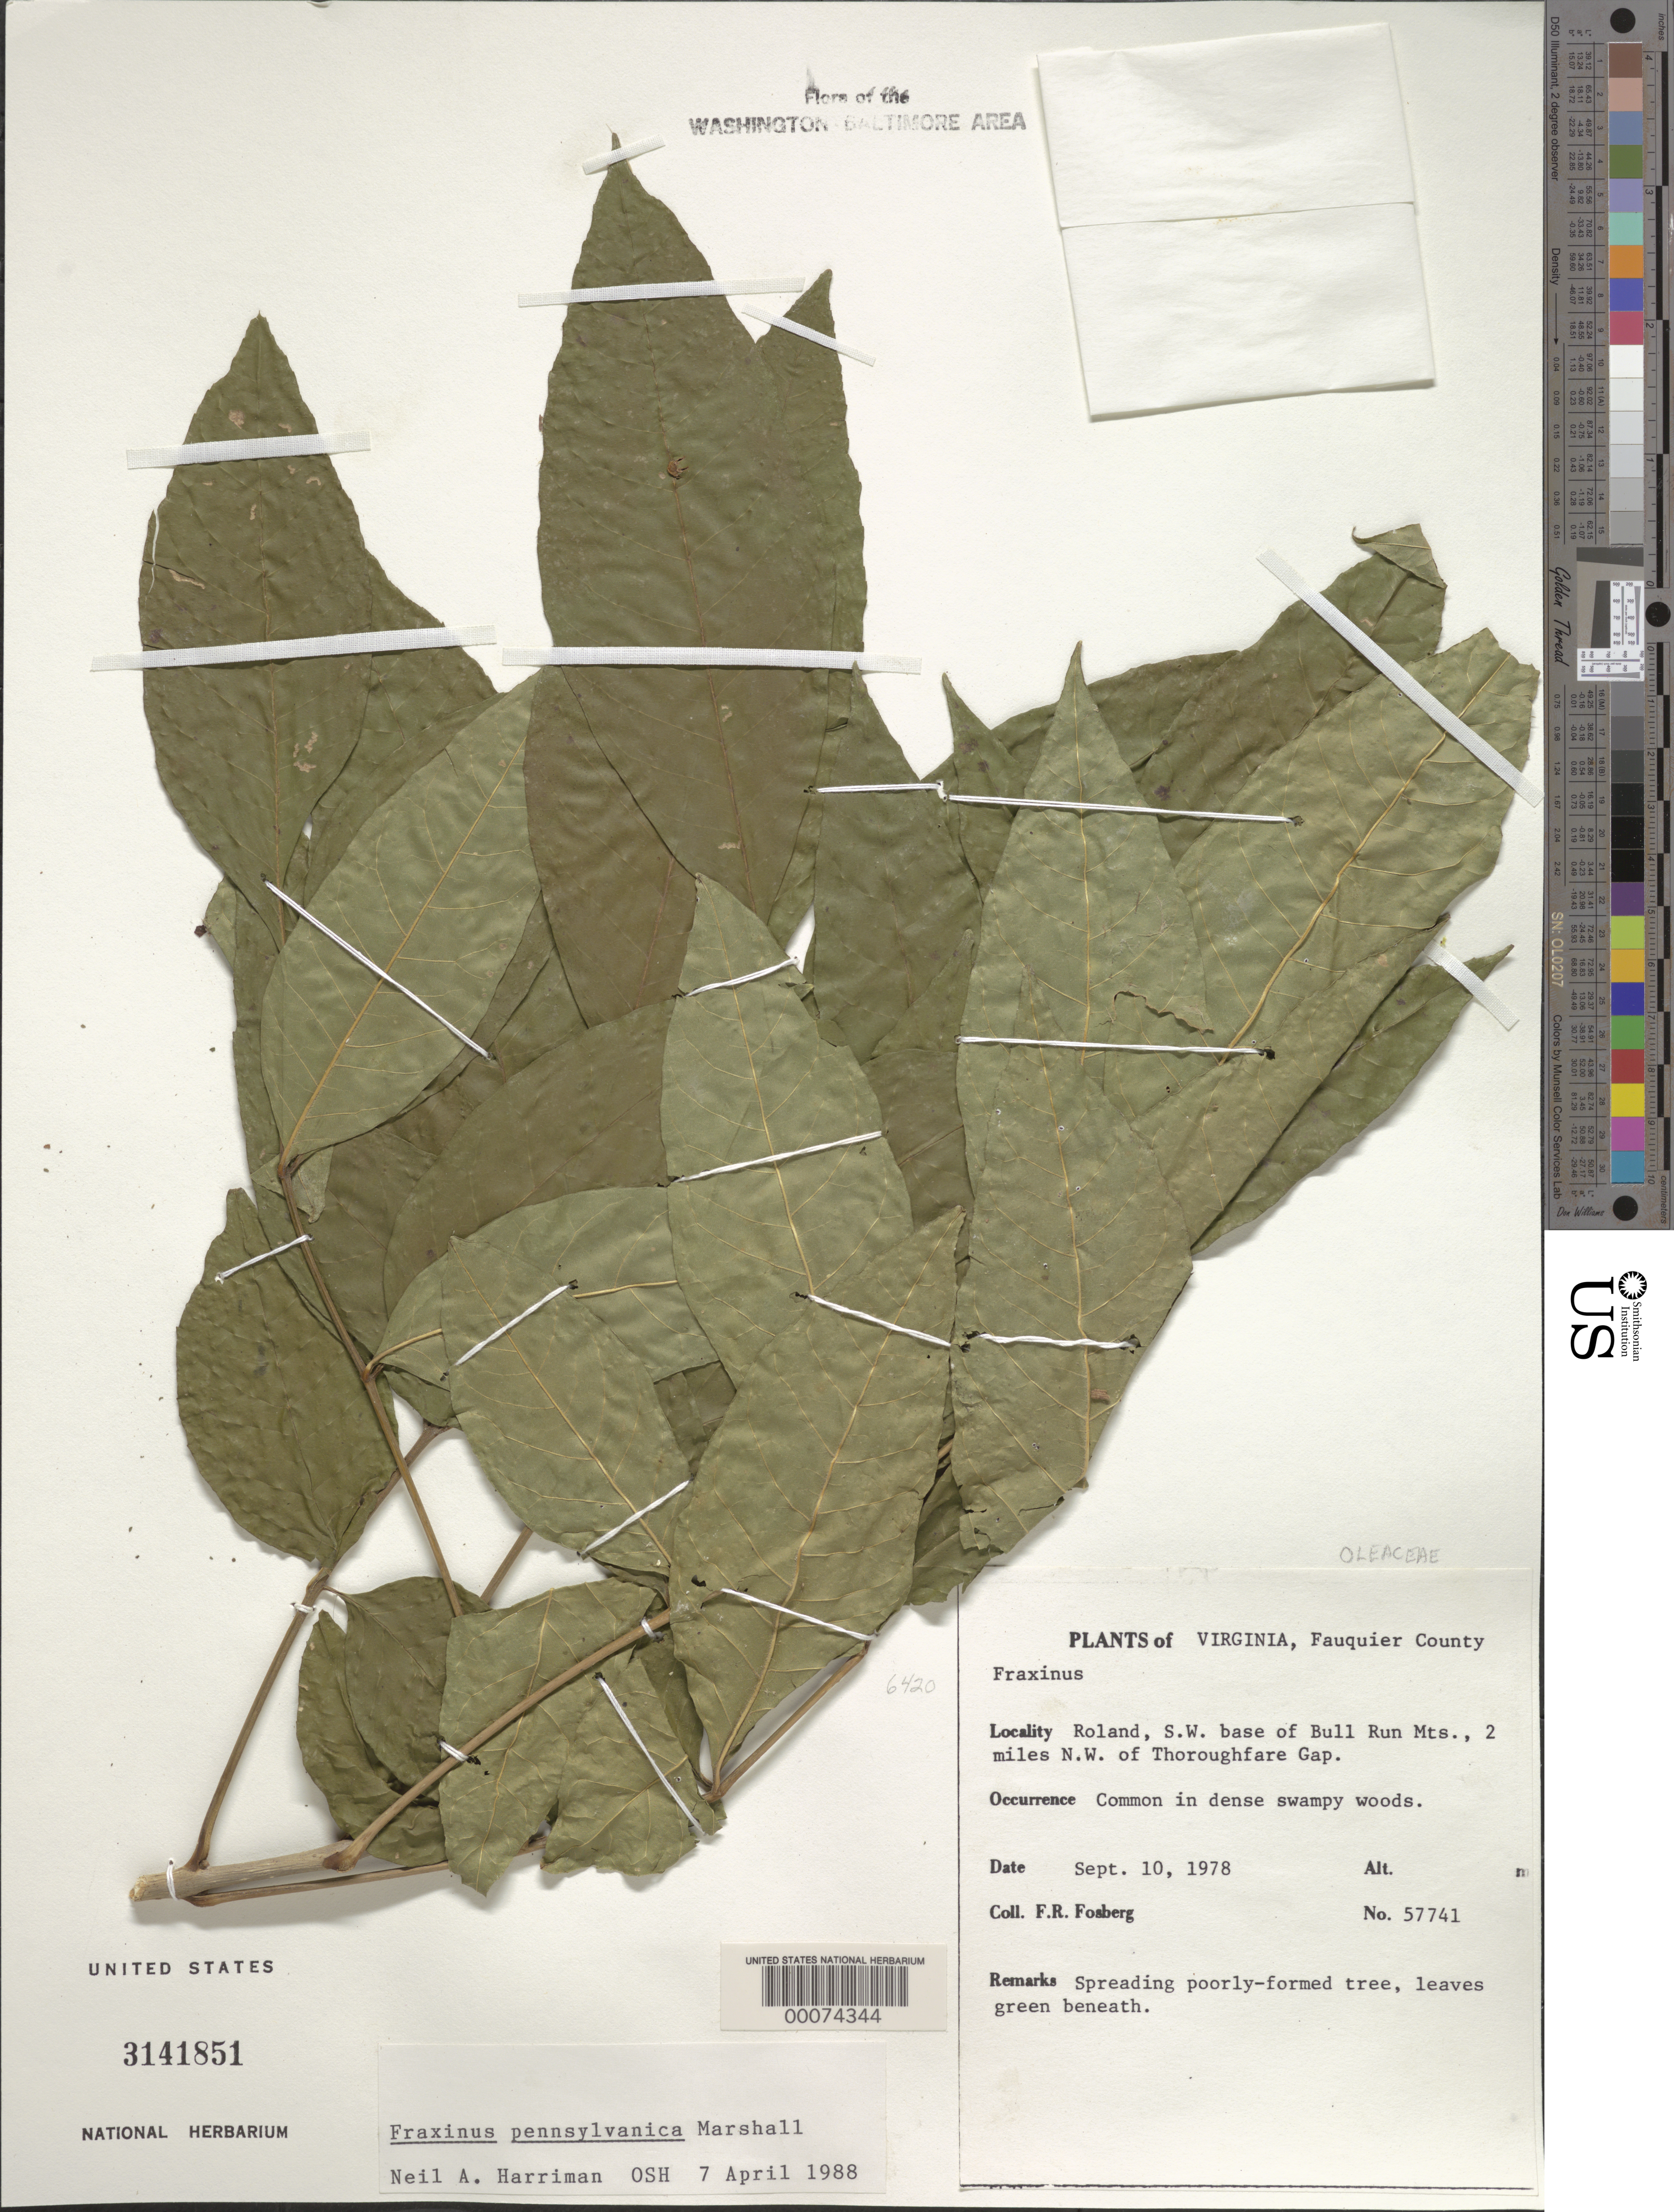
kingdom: Plantae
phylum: Tracheophyta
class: Magnoliopsida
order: Lamiales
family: Oleaceae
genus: Fraxinus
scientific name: Fraxinus pennsylvanica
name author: Marshall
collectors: F. R. Fosberg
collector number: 57741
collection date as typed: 10 Sep 1978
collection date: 1978-09-10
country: United States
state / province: Virginia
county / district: Fauquier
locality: Roland, SW base of Bull Run Mts, NW of Thoroughfare Gap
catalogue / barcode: US 3141851